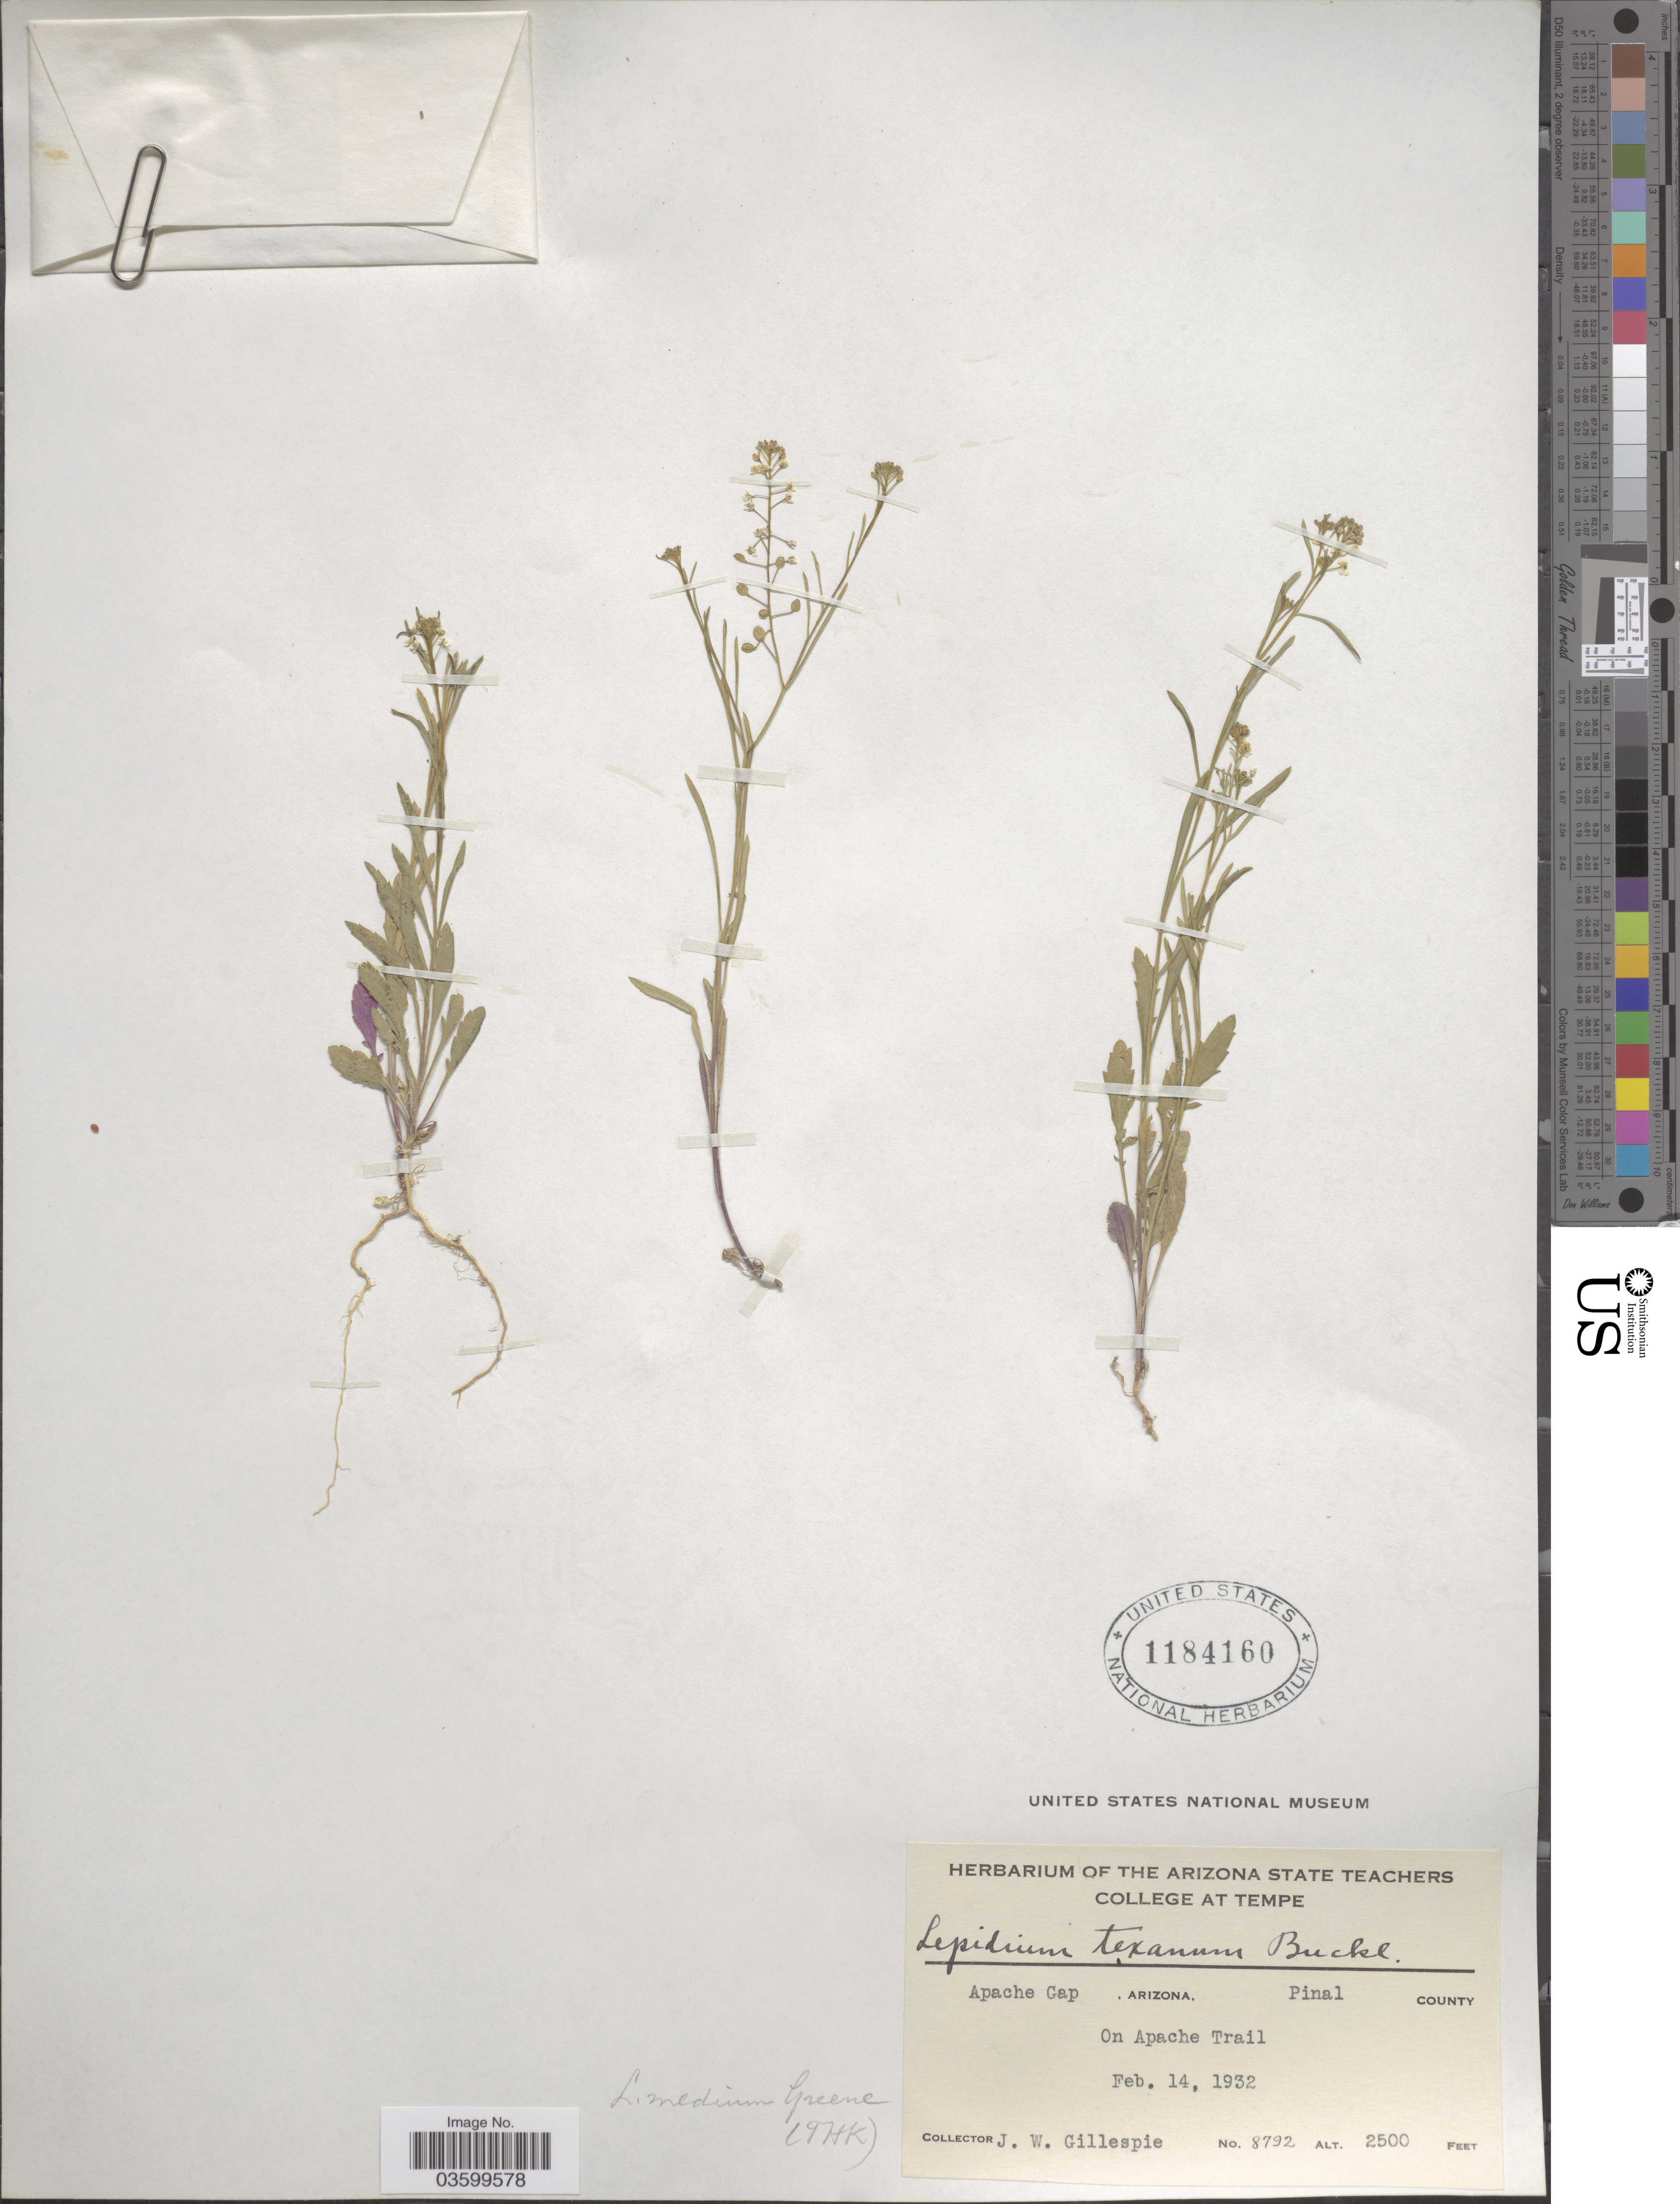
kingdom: Plantae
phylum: Tracheophyta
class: Magnoliopsida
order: Brassicales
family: Brassicaceae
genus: Lepidium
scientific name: Lepidium virginicum var. pubescens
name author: (Greene) C.L. Hitchc.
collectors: J. W. Gillespie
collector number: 8792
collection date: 1932-02-14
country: United States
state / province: Arizona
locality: Apache Gap, Pinal County. On Apache Trail.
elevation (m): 762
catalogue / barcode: US 1184160